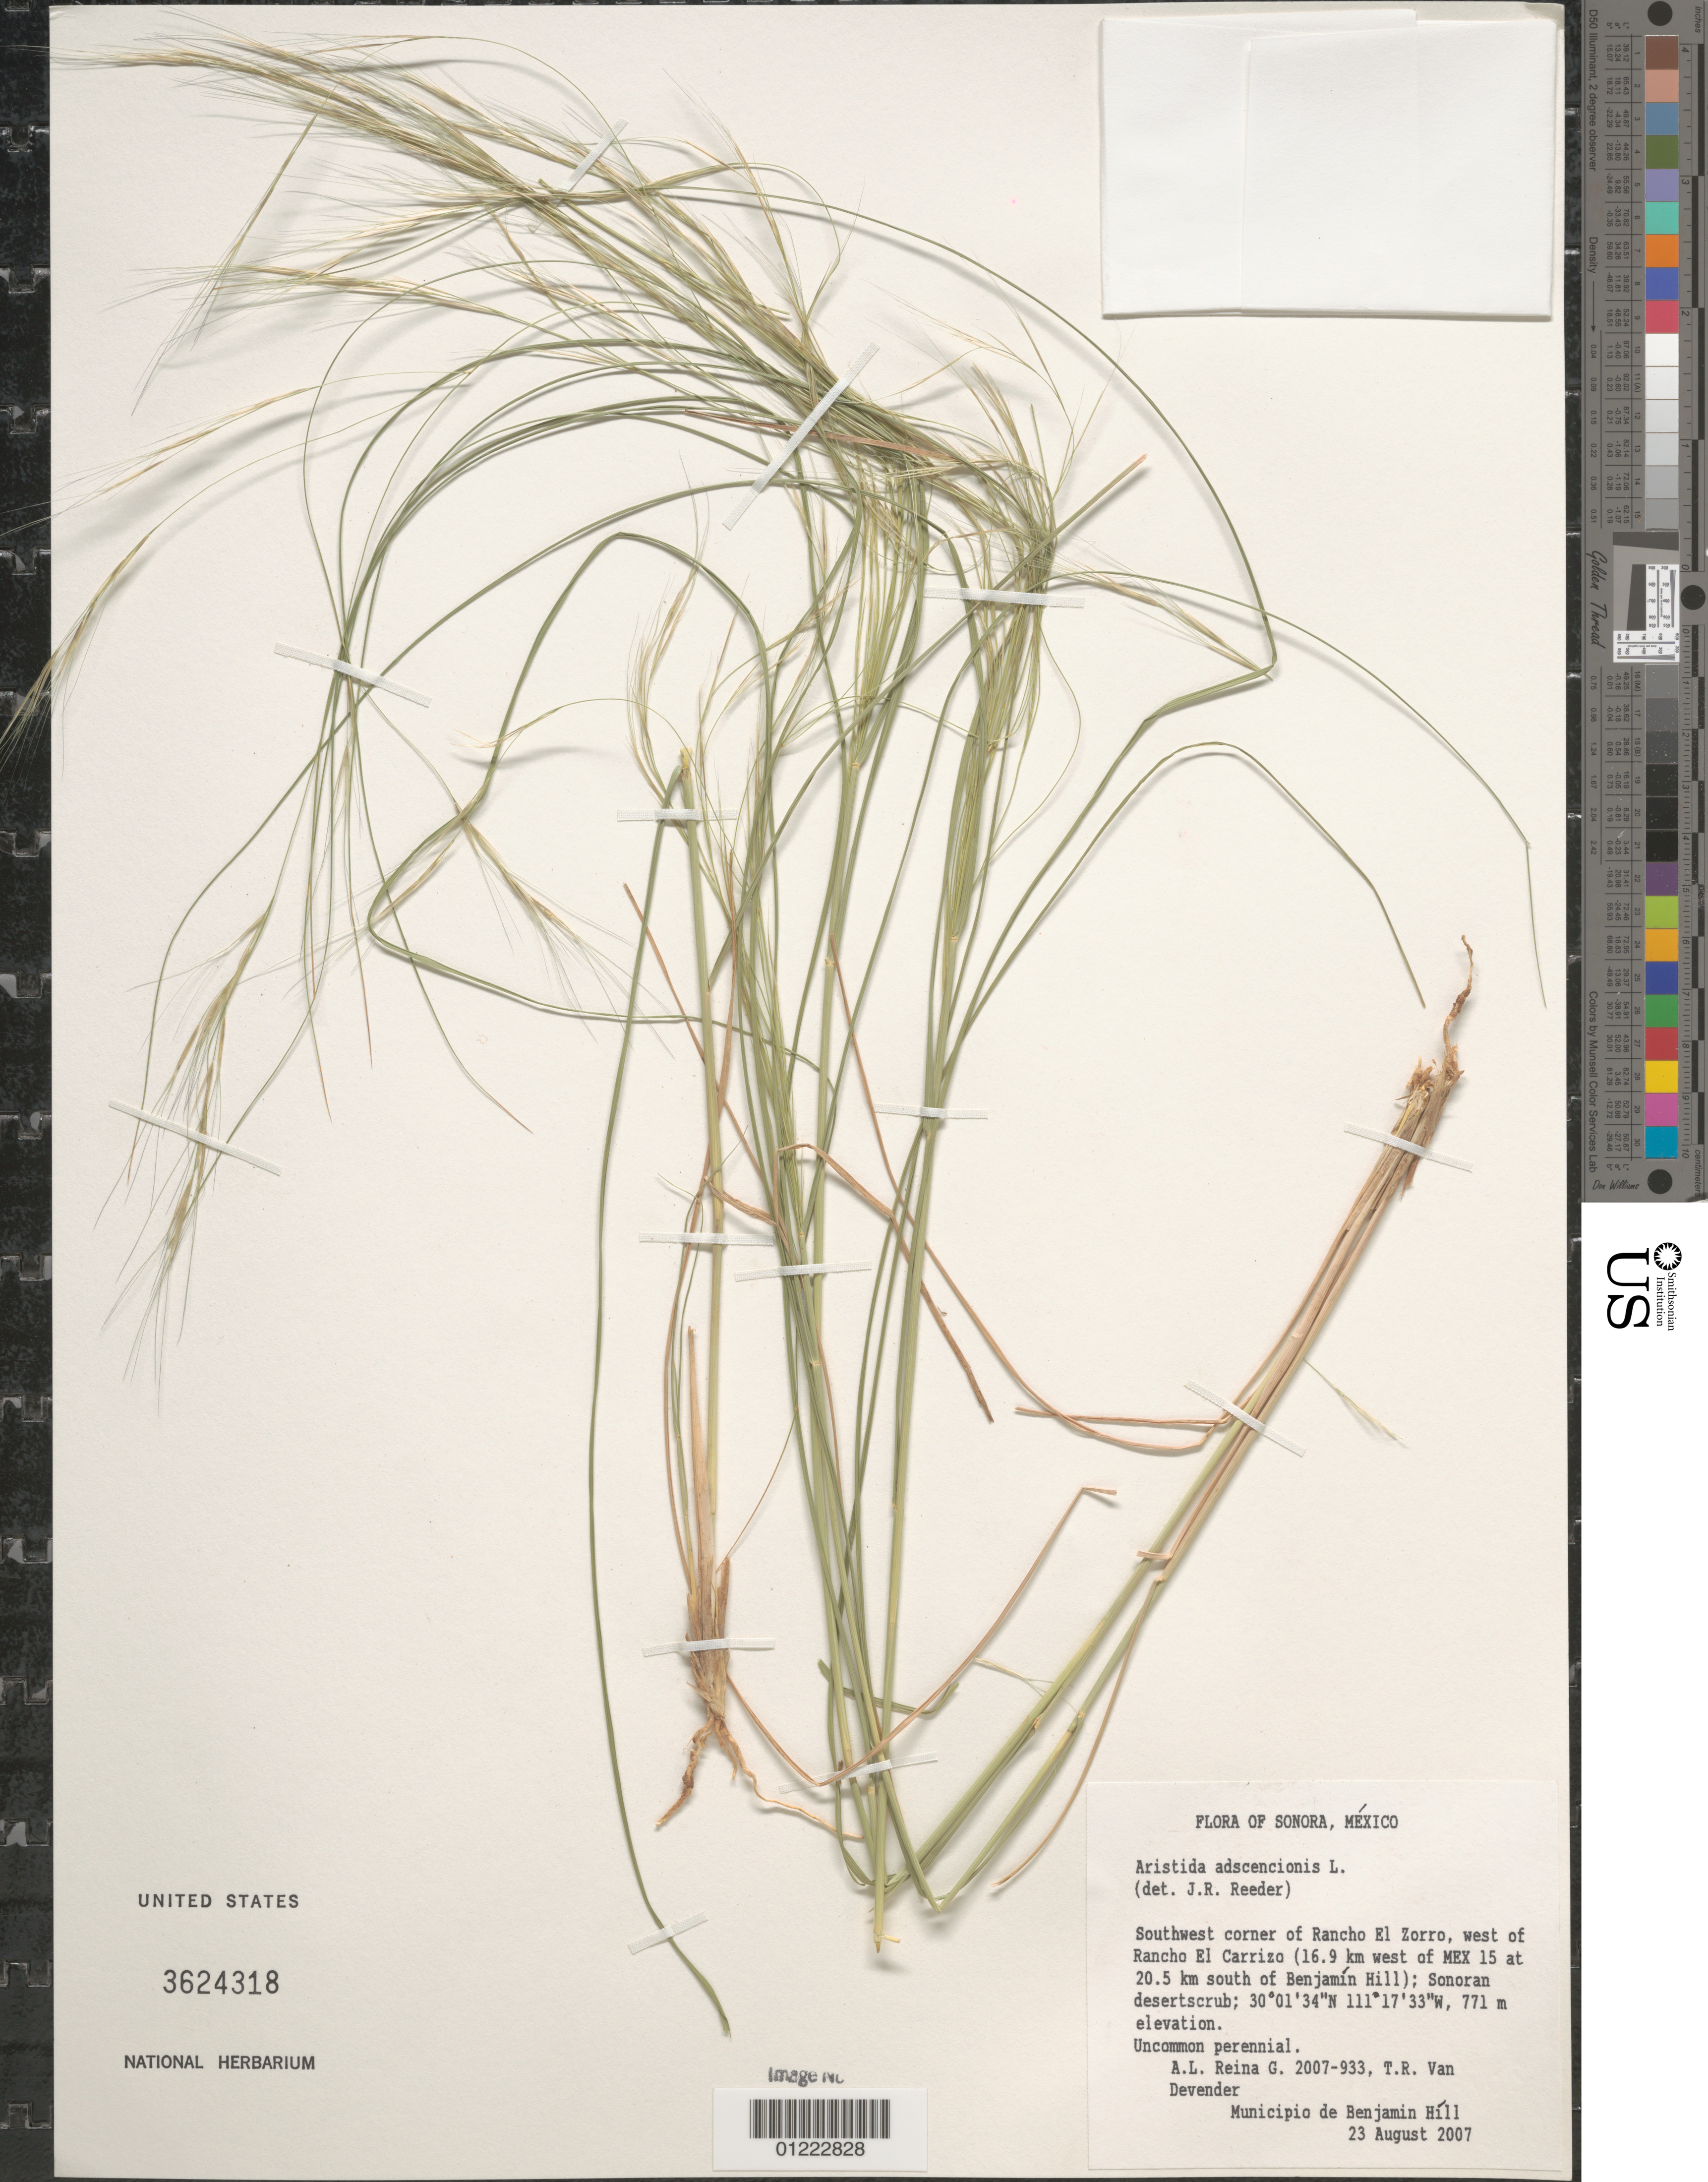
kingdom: Plantae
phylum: Tracheophyta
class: Liliopsida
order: Poales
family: Poaceae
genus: Aristida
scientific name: Aristida adscensionis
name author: L.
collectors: A. L. Reina G. & T. R. Van Devender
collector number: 2007-933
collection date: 2007-08-23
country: Mexico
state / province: Sonora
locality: Southwest corner of Rancho El Zorro, west of Rancho El Carrizo (16.9 km west of MEX 15 at 20.5 km south of Benjamin Hill); Sonoran desertscrub;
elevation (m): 771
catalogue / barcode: US 3624318